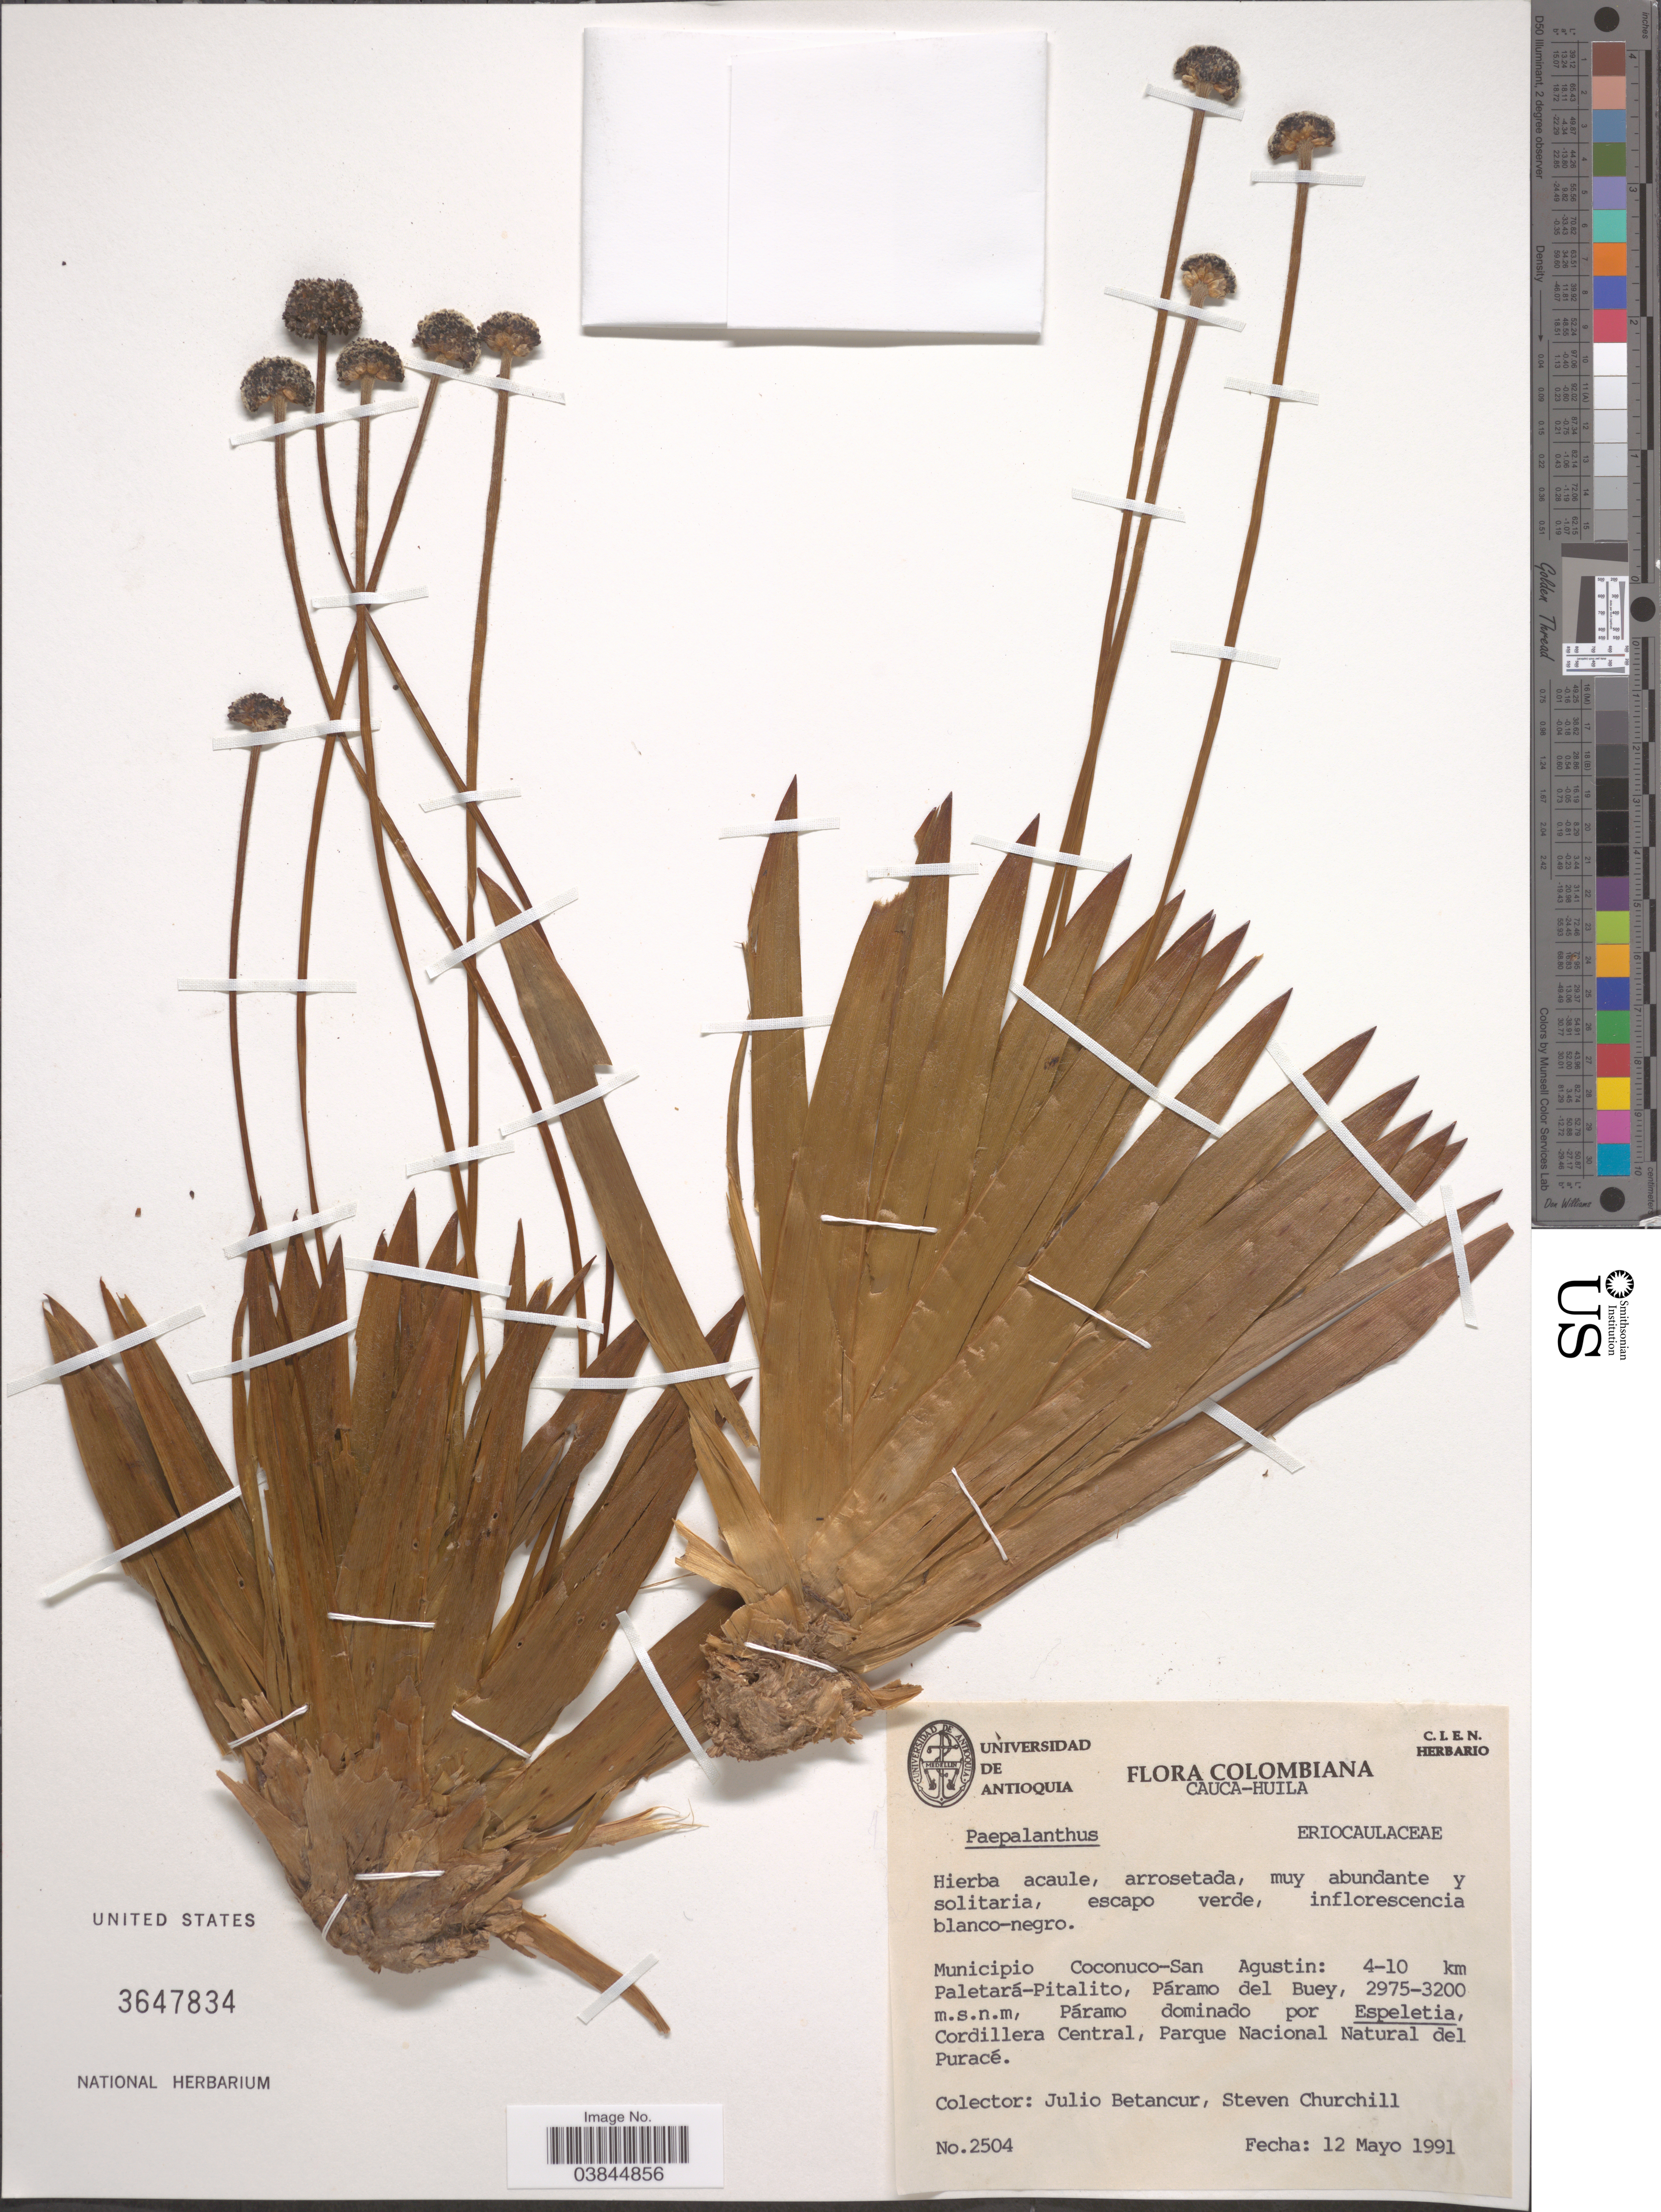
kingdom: Plantae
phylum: Tracheophyta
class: Liliopsida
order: Poales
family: Eriocaulaceae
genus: Paepalanthus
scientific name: Paepalanthus alpinus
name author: Körn.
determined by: Sauthier, Laura Jeanne, (SPF), Universidade de Sao Paulo (BRAZIL)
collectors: J. Betancur & S. Churchill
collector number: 2504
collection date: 1991-05-12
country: Colombia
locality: Cauca-Huila. Municipio Coconuco-San Agustin: 4-10 km Paletará-Pitalito, Páramo del Buey, Páramo domindo por Espeletia, Cordillera Central, Parque Nacional Natural del Puracé.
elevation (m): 2975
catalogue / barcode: US 3647834